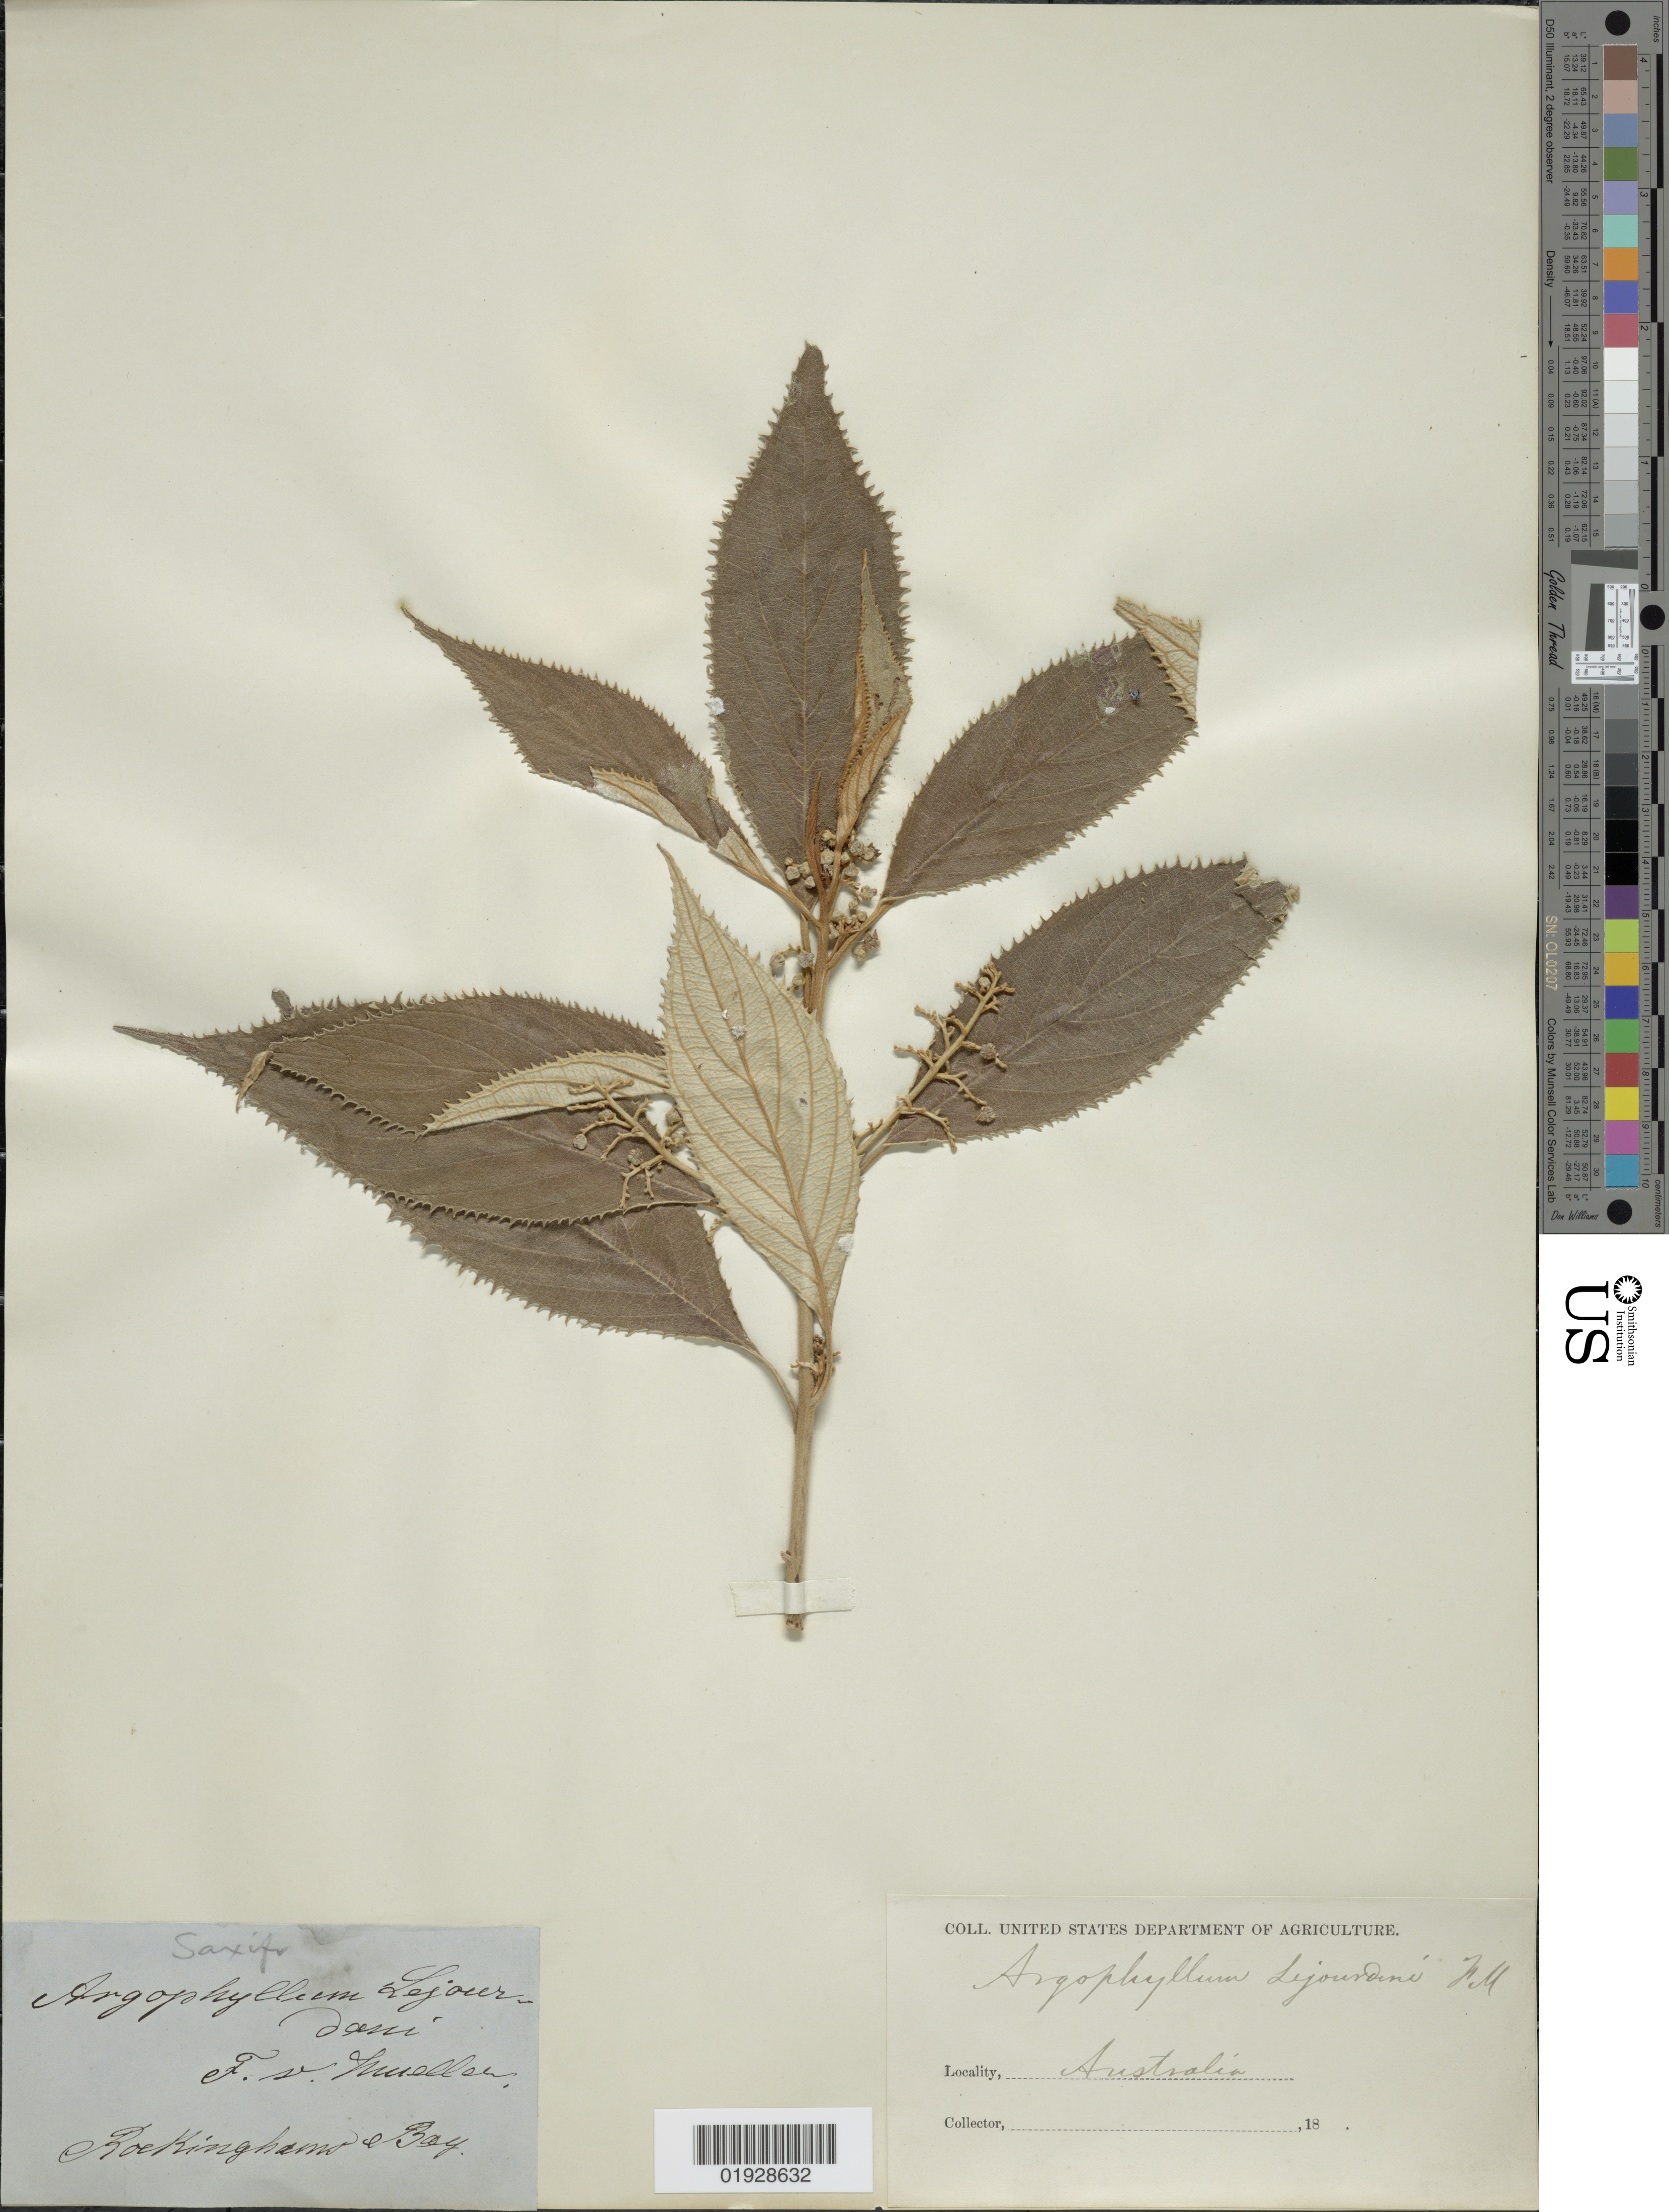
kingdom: Plantae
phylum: Tracheophyta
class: Magnoliopsida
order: Asterales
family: Argophyllaceae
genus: Argophyllum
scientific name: Argophyllum lejourdanii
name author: F. Muell.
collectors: F. Mueller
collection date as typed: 18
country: Australia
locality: Rockingham Bay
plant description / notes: Possible type (or original material) of Argophyllum lejourdanii F. Muell.?